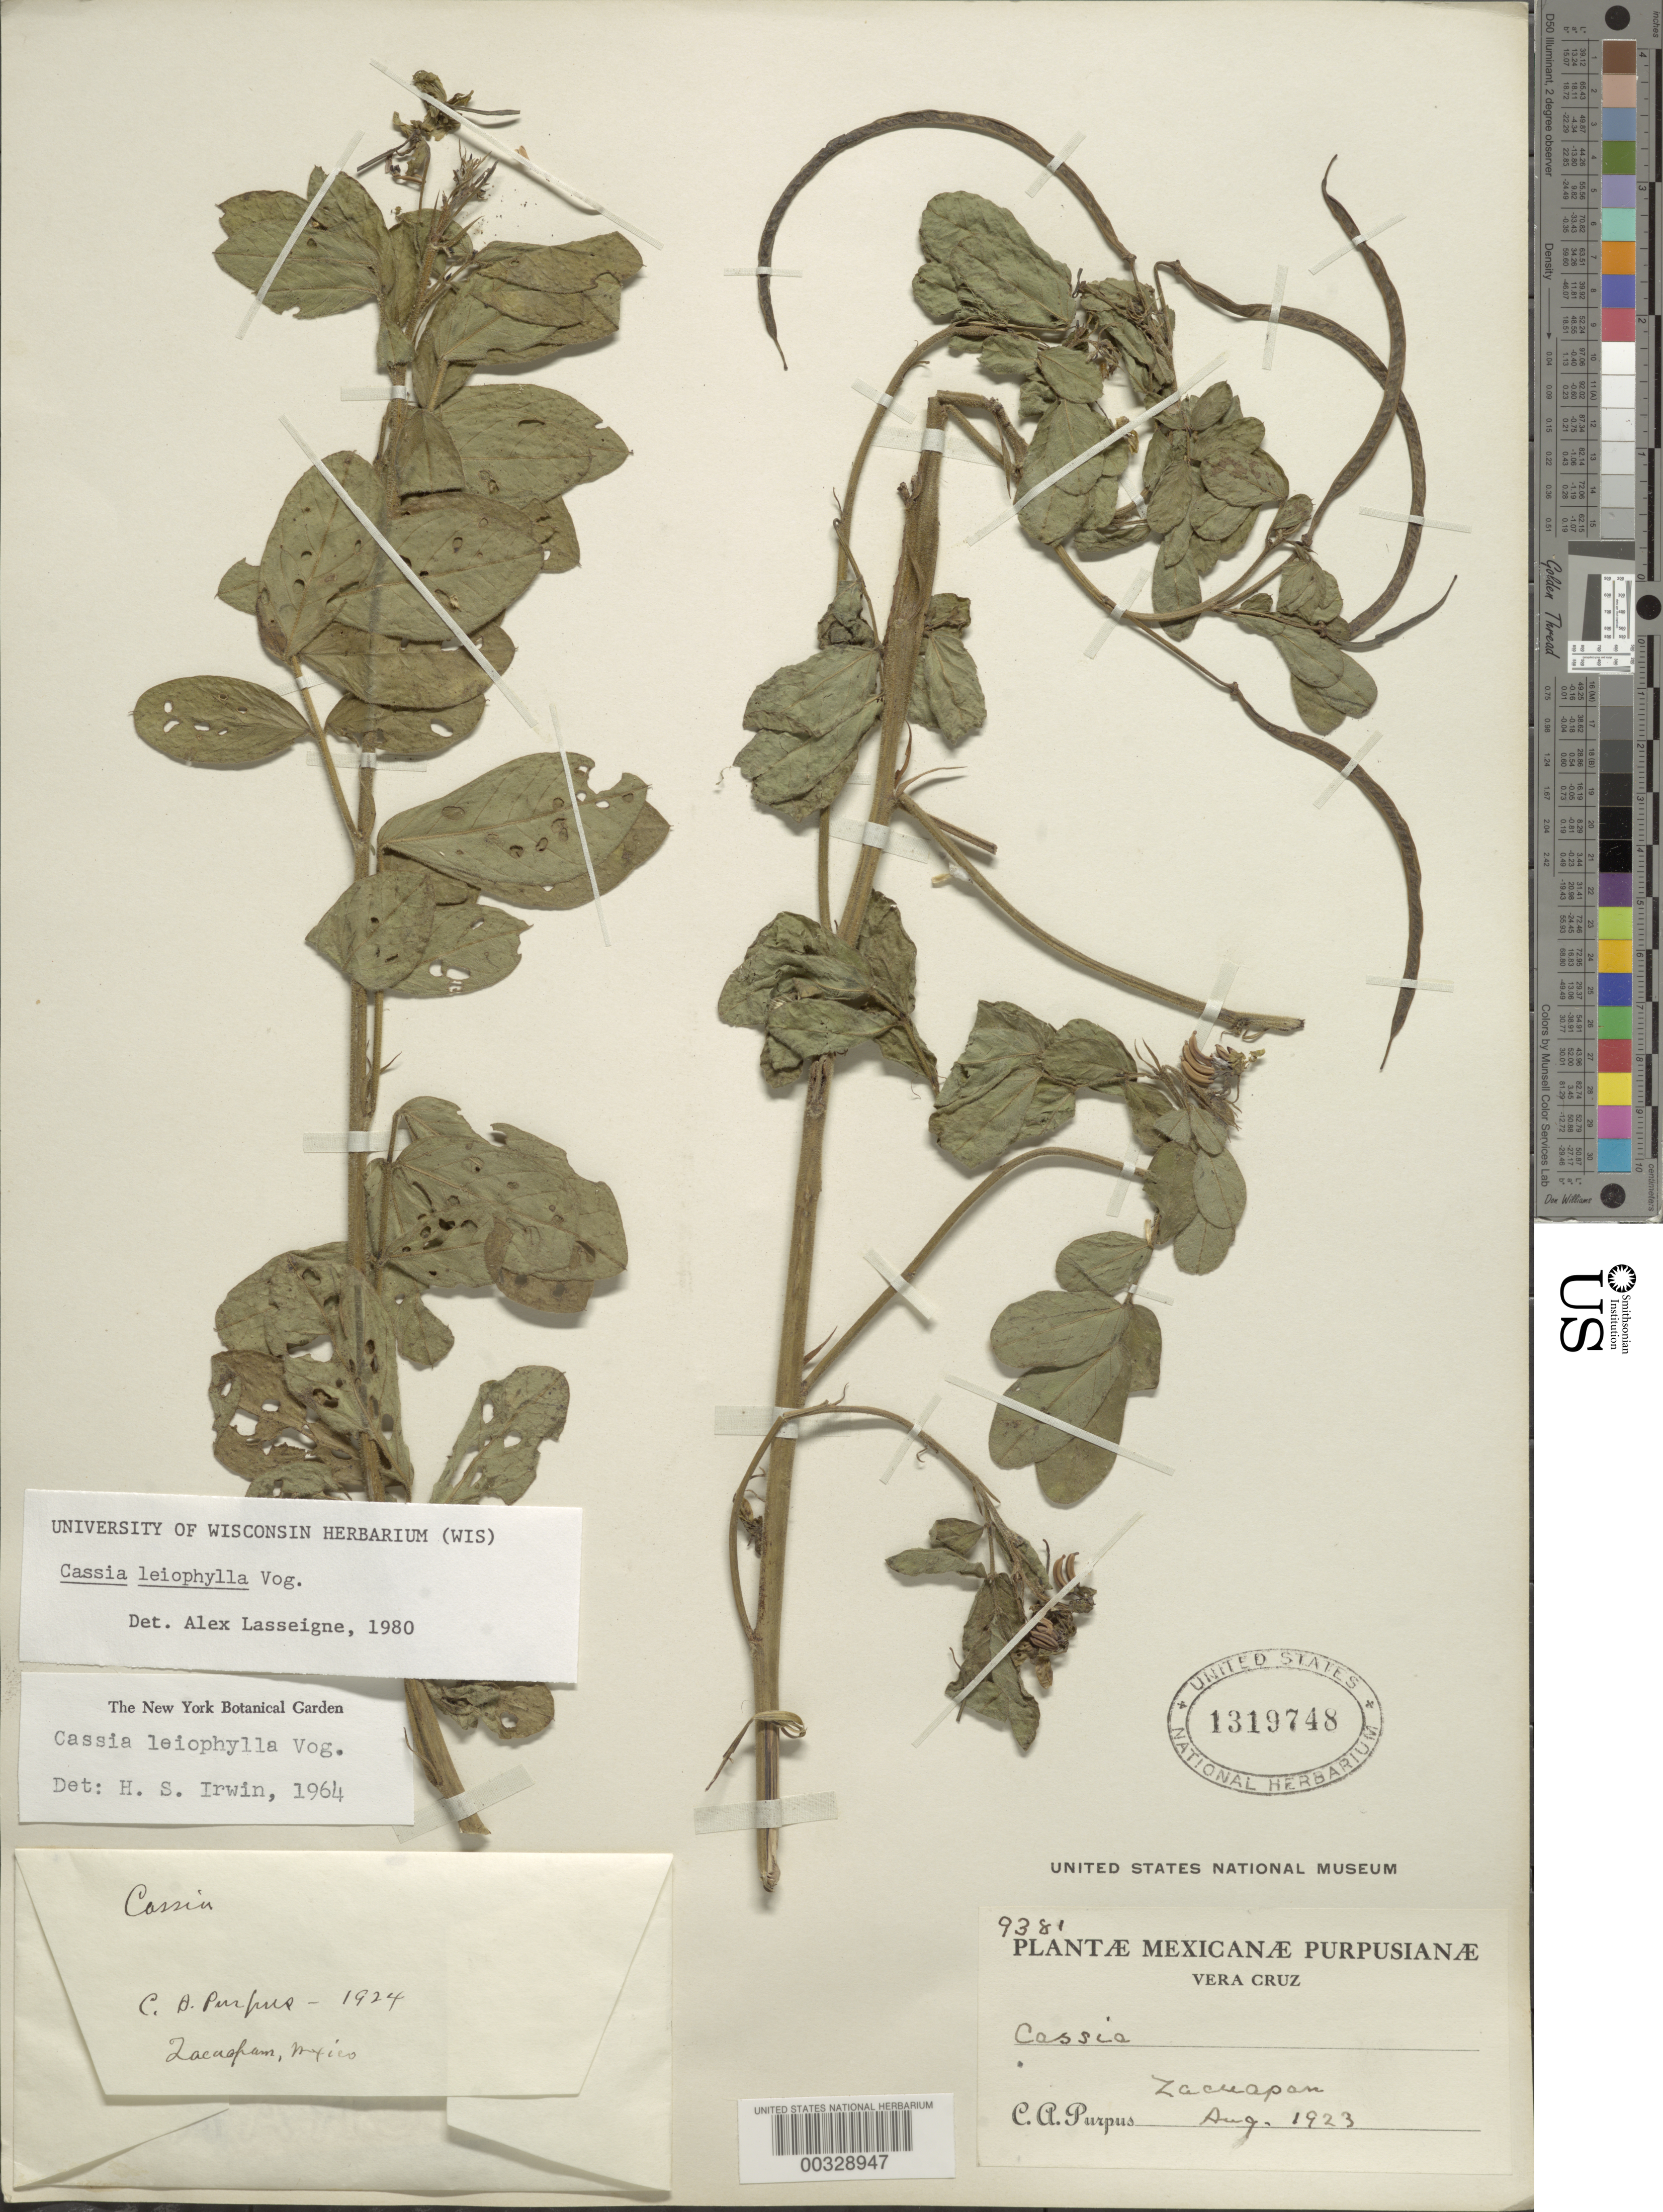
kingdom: Plantae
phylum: Tracheophyta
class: Magnoliopsida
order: Fabales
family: Fabaceae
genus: Senna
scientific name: Senna leiophylla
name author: (Vogel) H.S. Irwin & Barneby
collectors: C. A. Purpus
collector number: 9381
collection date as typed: Aug 1923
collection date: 1923-08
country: Mexico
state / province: Veracruz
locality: Zacuapan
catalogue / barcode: US 1319748